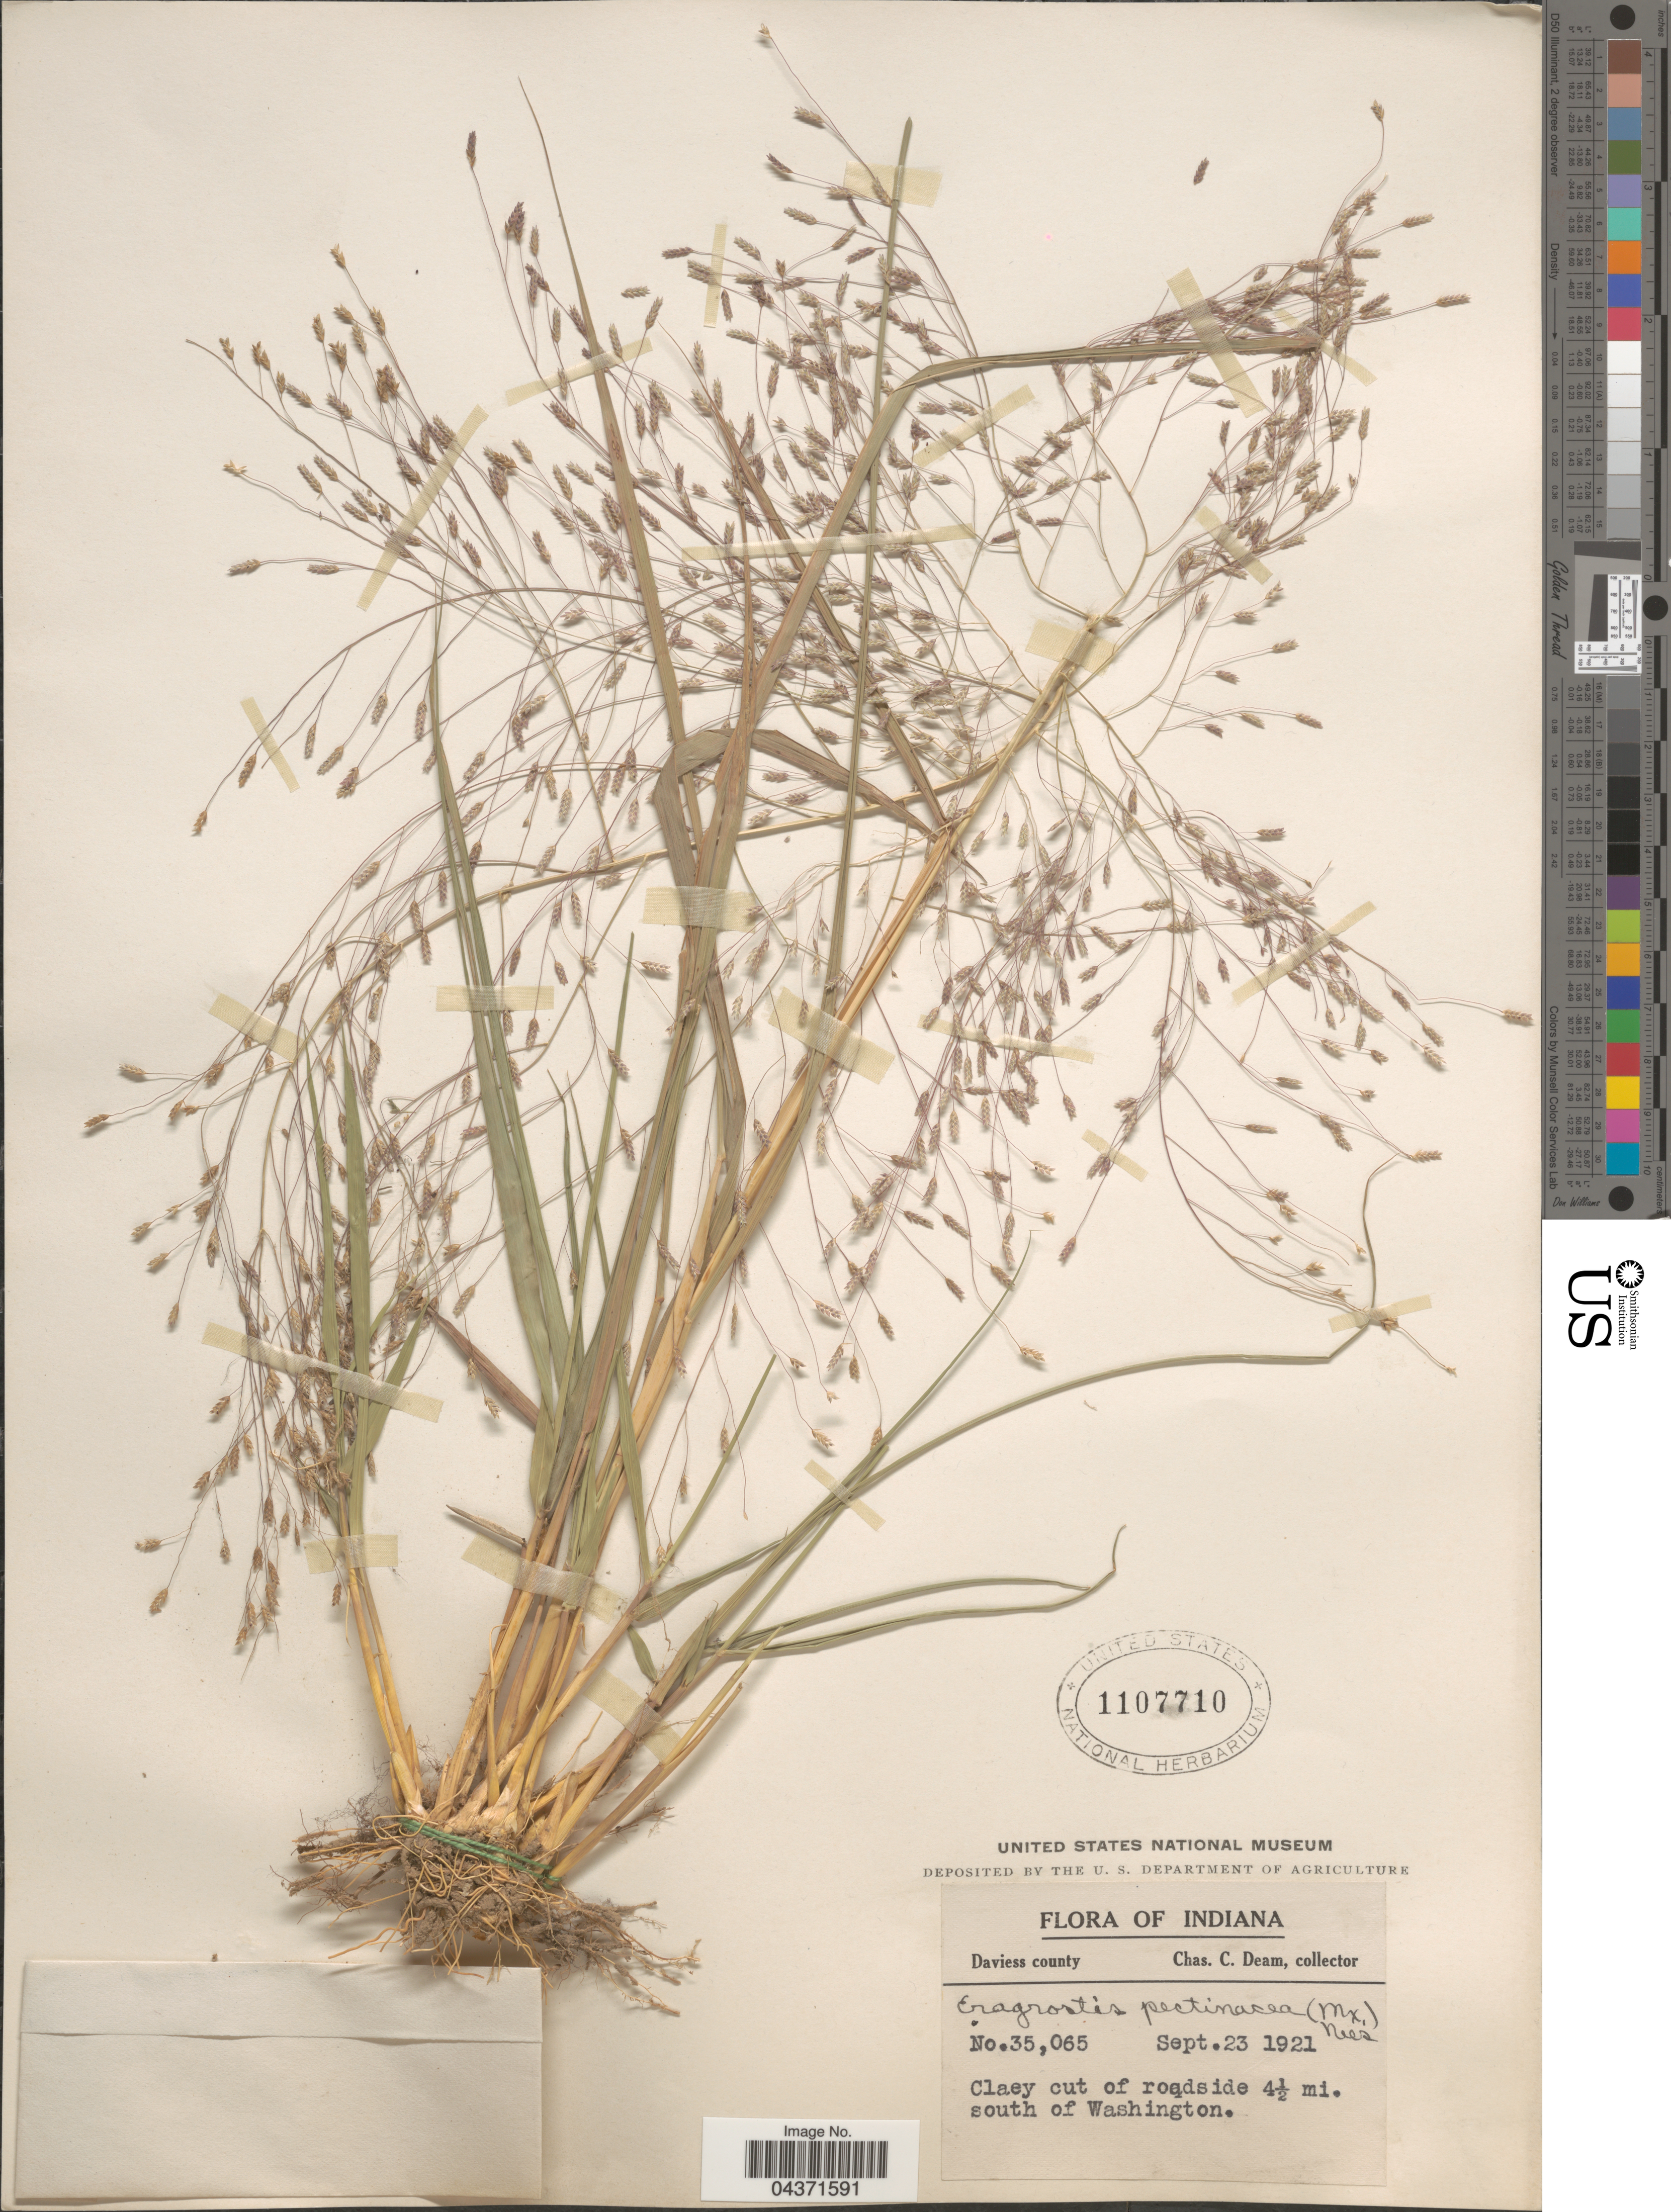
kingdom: Plantae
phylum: Tracheophyta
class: Liliopsida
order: Poales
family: Poaceae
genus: Eragrostis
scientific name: Eragrostis spectabilis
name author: (Pursh) Steud.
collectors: C. C. Deam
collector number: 35065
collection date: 1921-09-23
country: United States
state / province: Indiana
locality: Daviess county. Claey cut of roadside 4½ mi. south of Washington.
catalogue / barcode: US 1107710